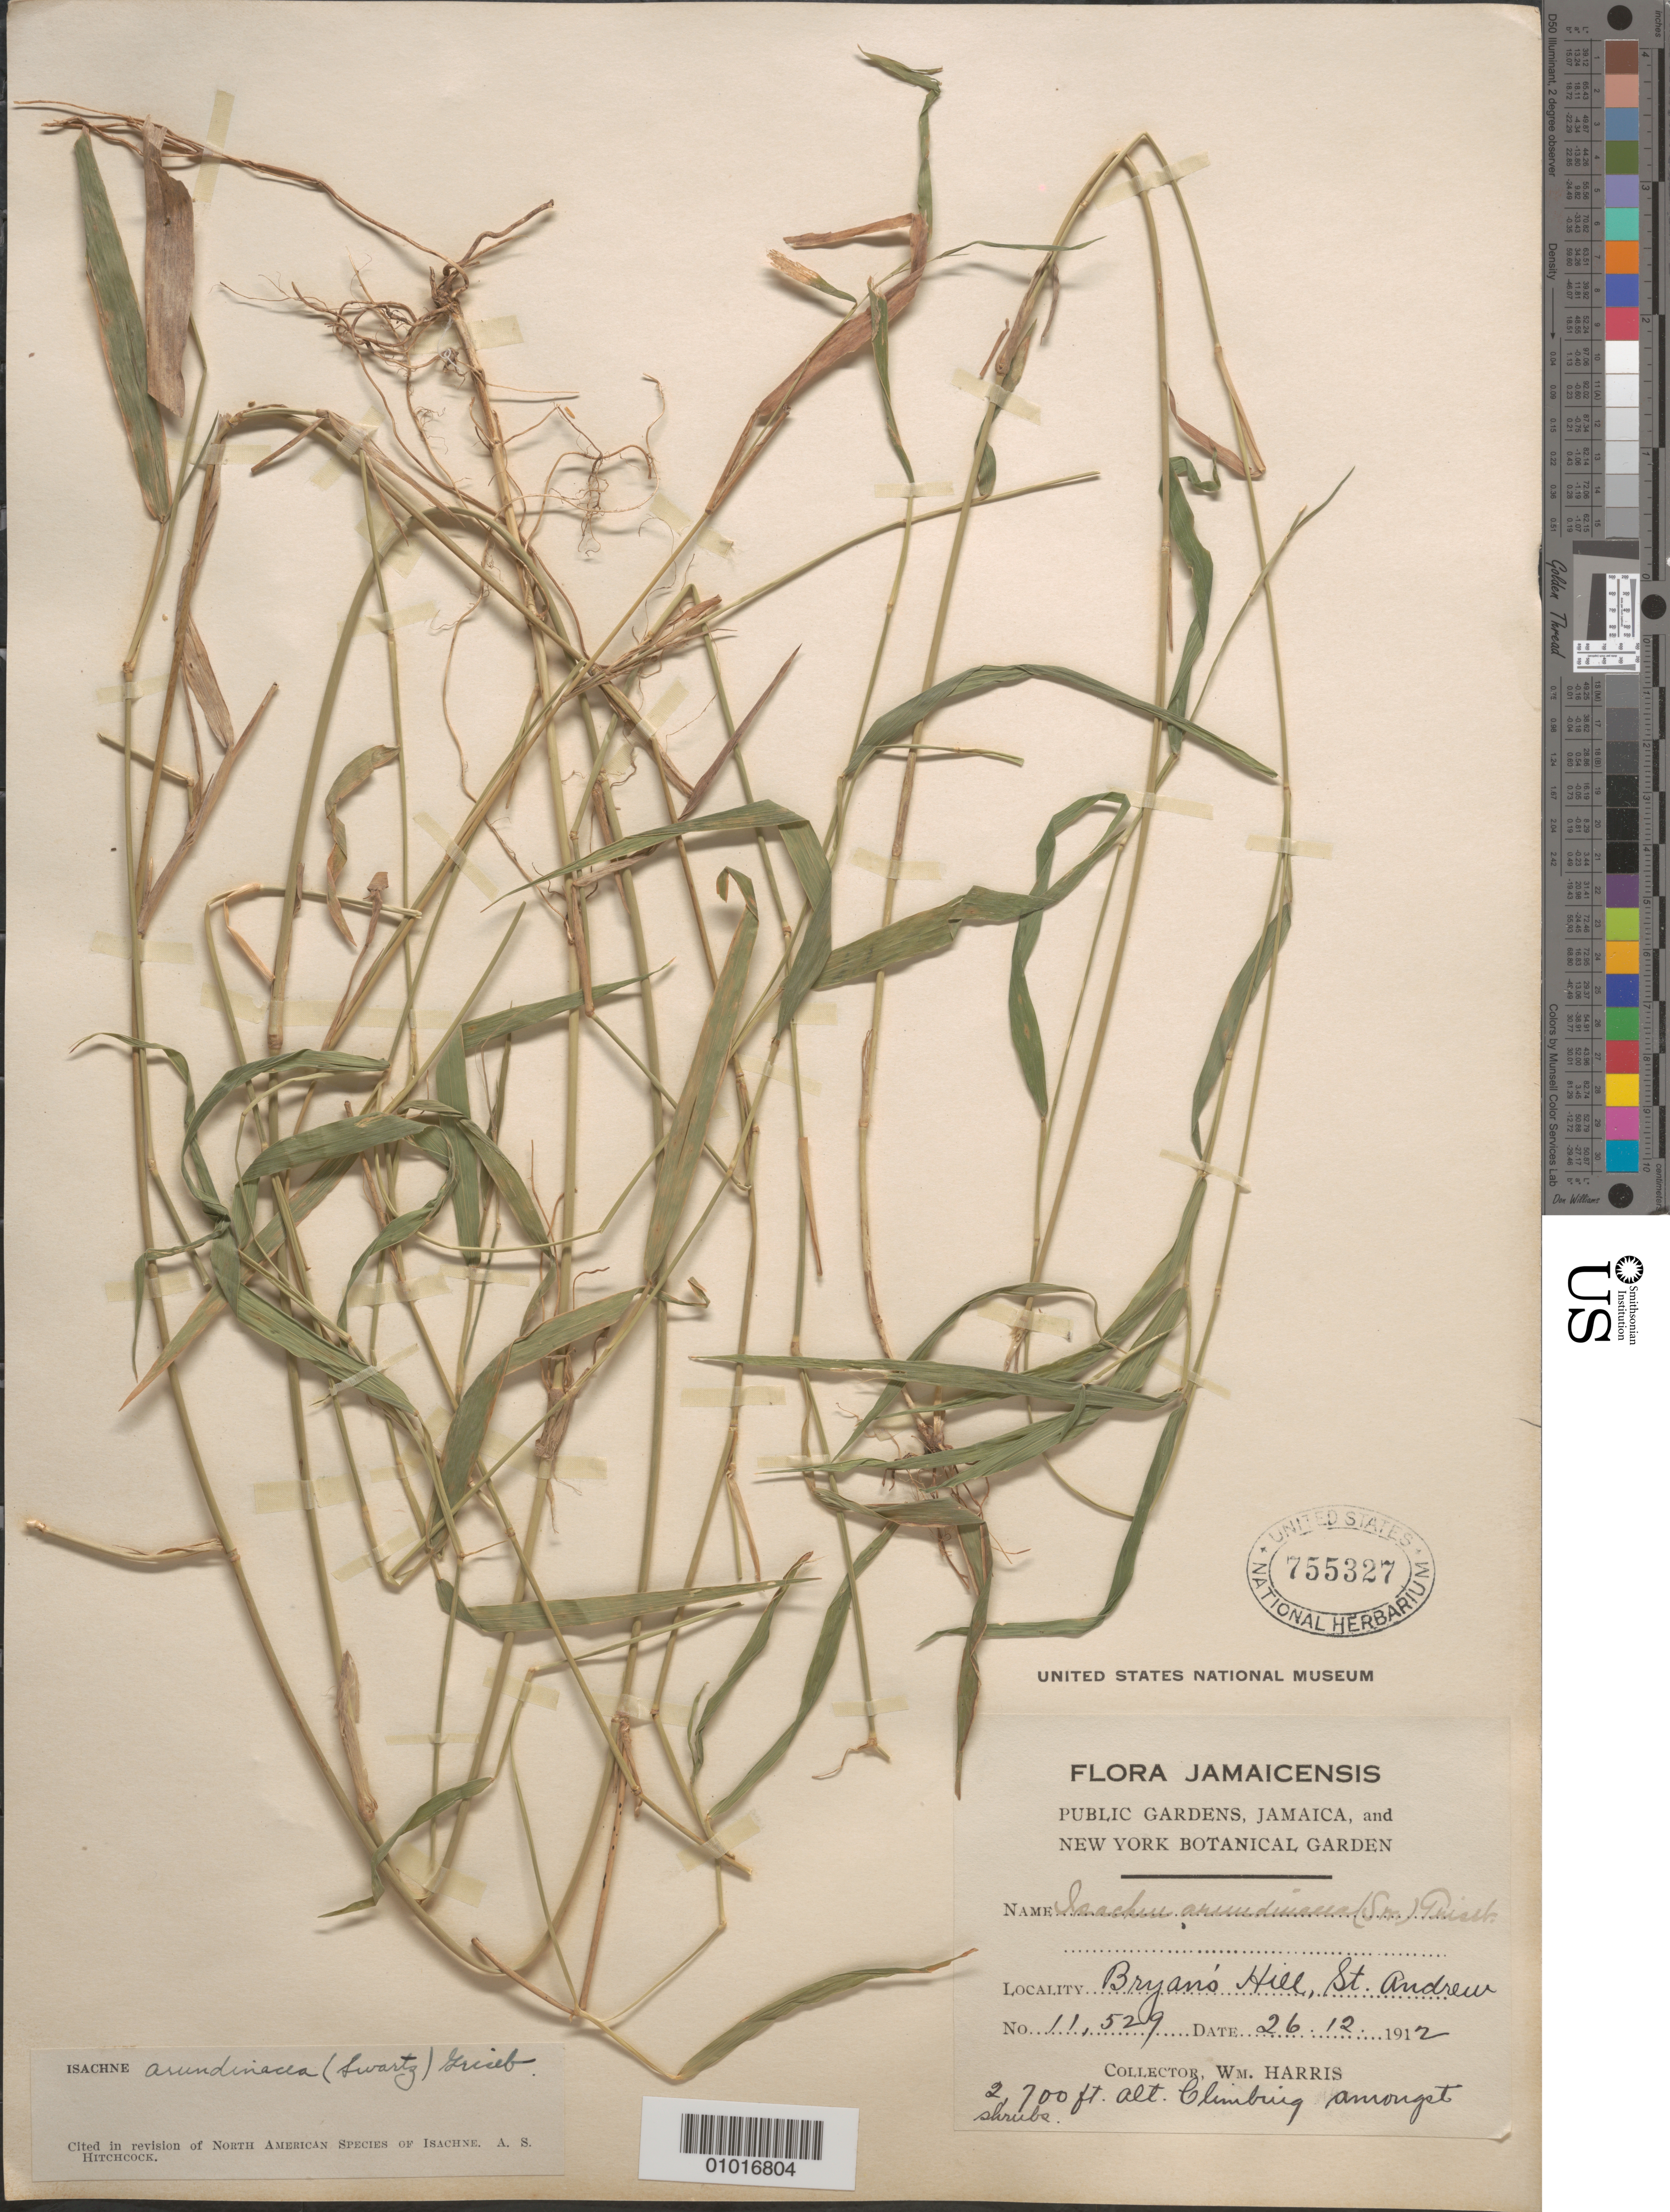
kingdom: Plantae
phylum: Tracheophyta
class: Liliopsida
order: Poales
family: Poaceae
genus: Isachne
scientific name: Isachne arundinacea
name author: (Sw.) Griseb.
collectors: W. H. Harris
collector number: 11529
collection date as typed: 26 Dec 1912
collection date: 1912-12-26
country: Jamaica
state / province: Saint Andrew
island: Jamaica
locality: Bryans Hill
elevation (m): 823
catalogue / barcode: US 755327